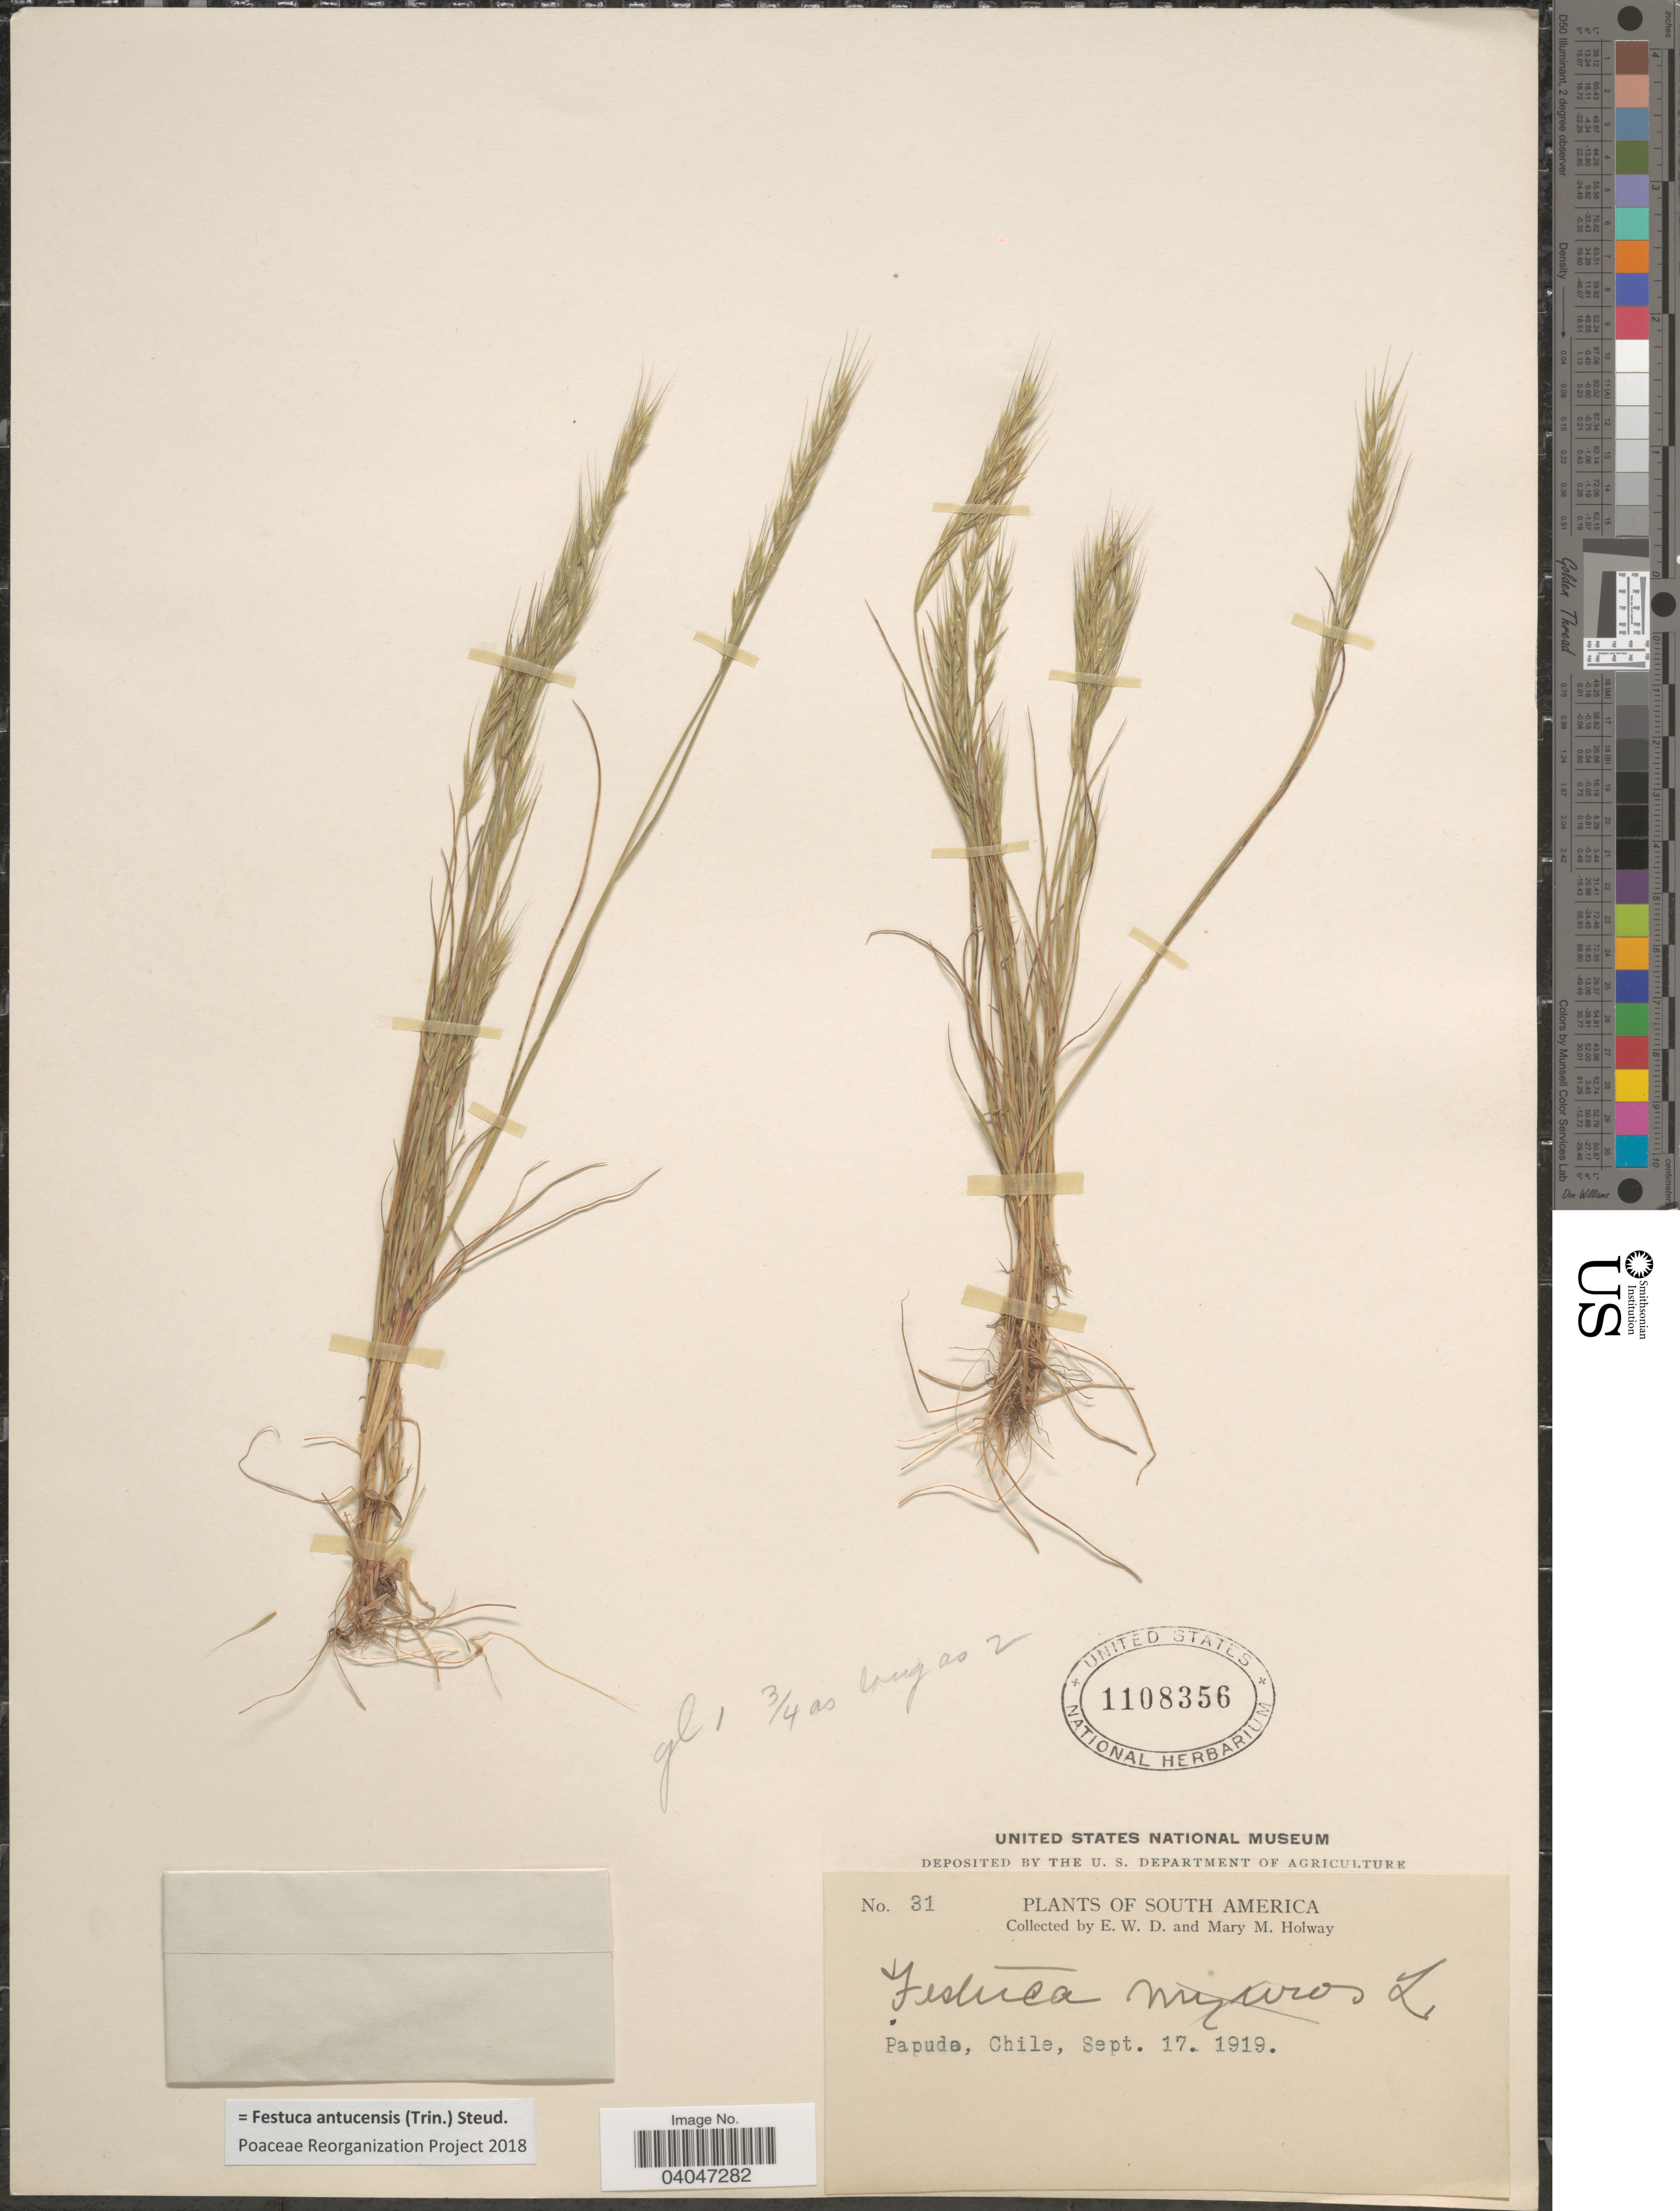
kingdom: Plantae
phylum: Tracheophyta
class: Liliopsida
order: Poales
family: Poaceae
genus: Festuca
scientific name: Festuca antucensis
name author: (Trin.) Steud.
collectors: E. W. D. Holway & M. M. Holway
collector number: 31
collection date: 1919-09-17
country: Chile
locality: Papudo.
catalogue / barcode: US 1108356